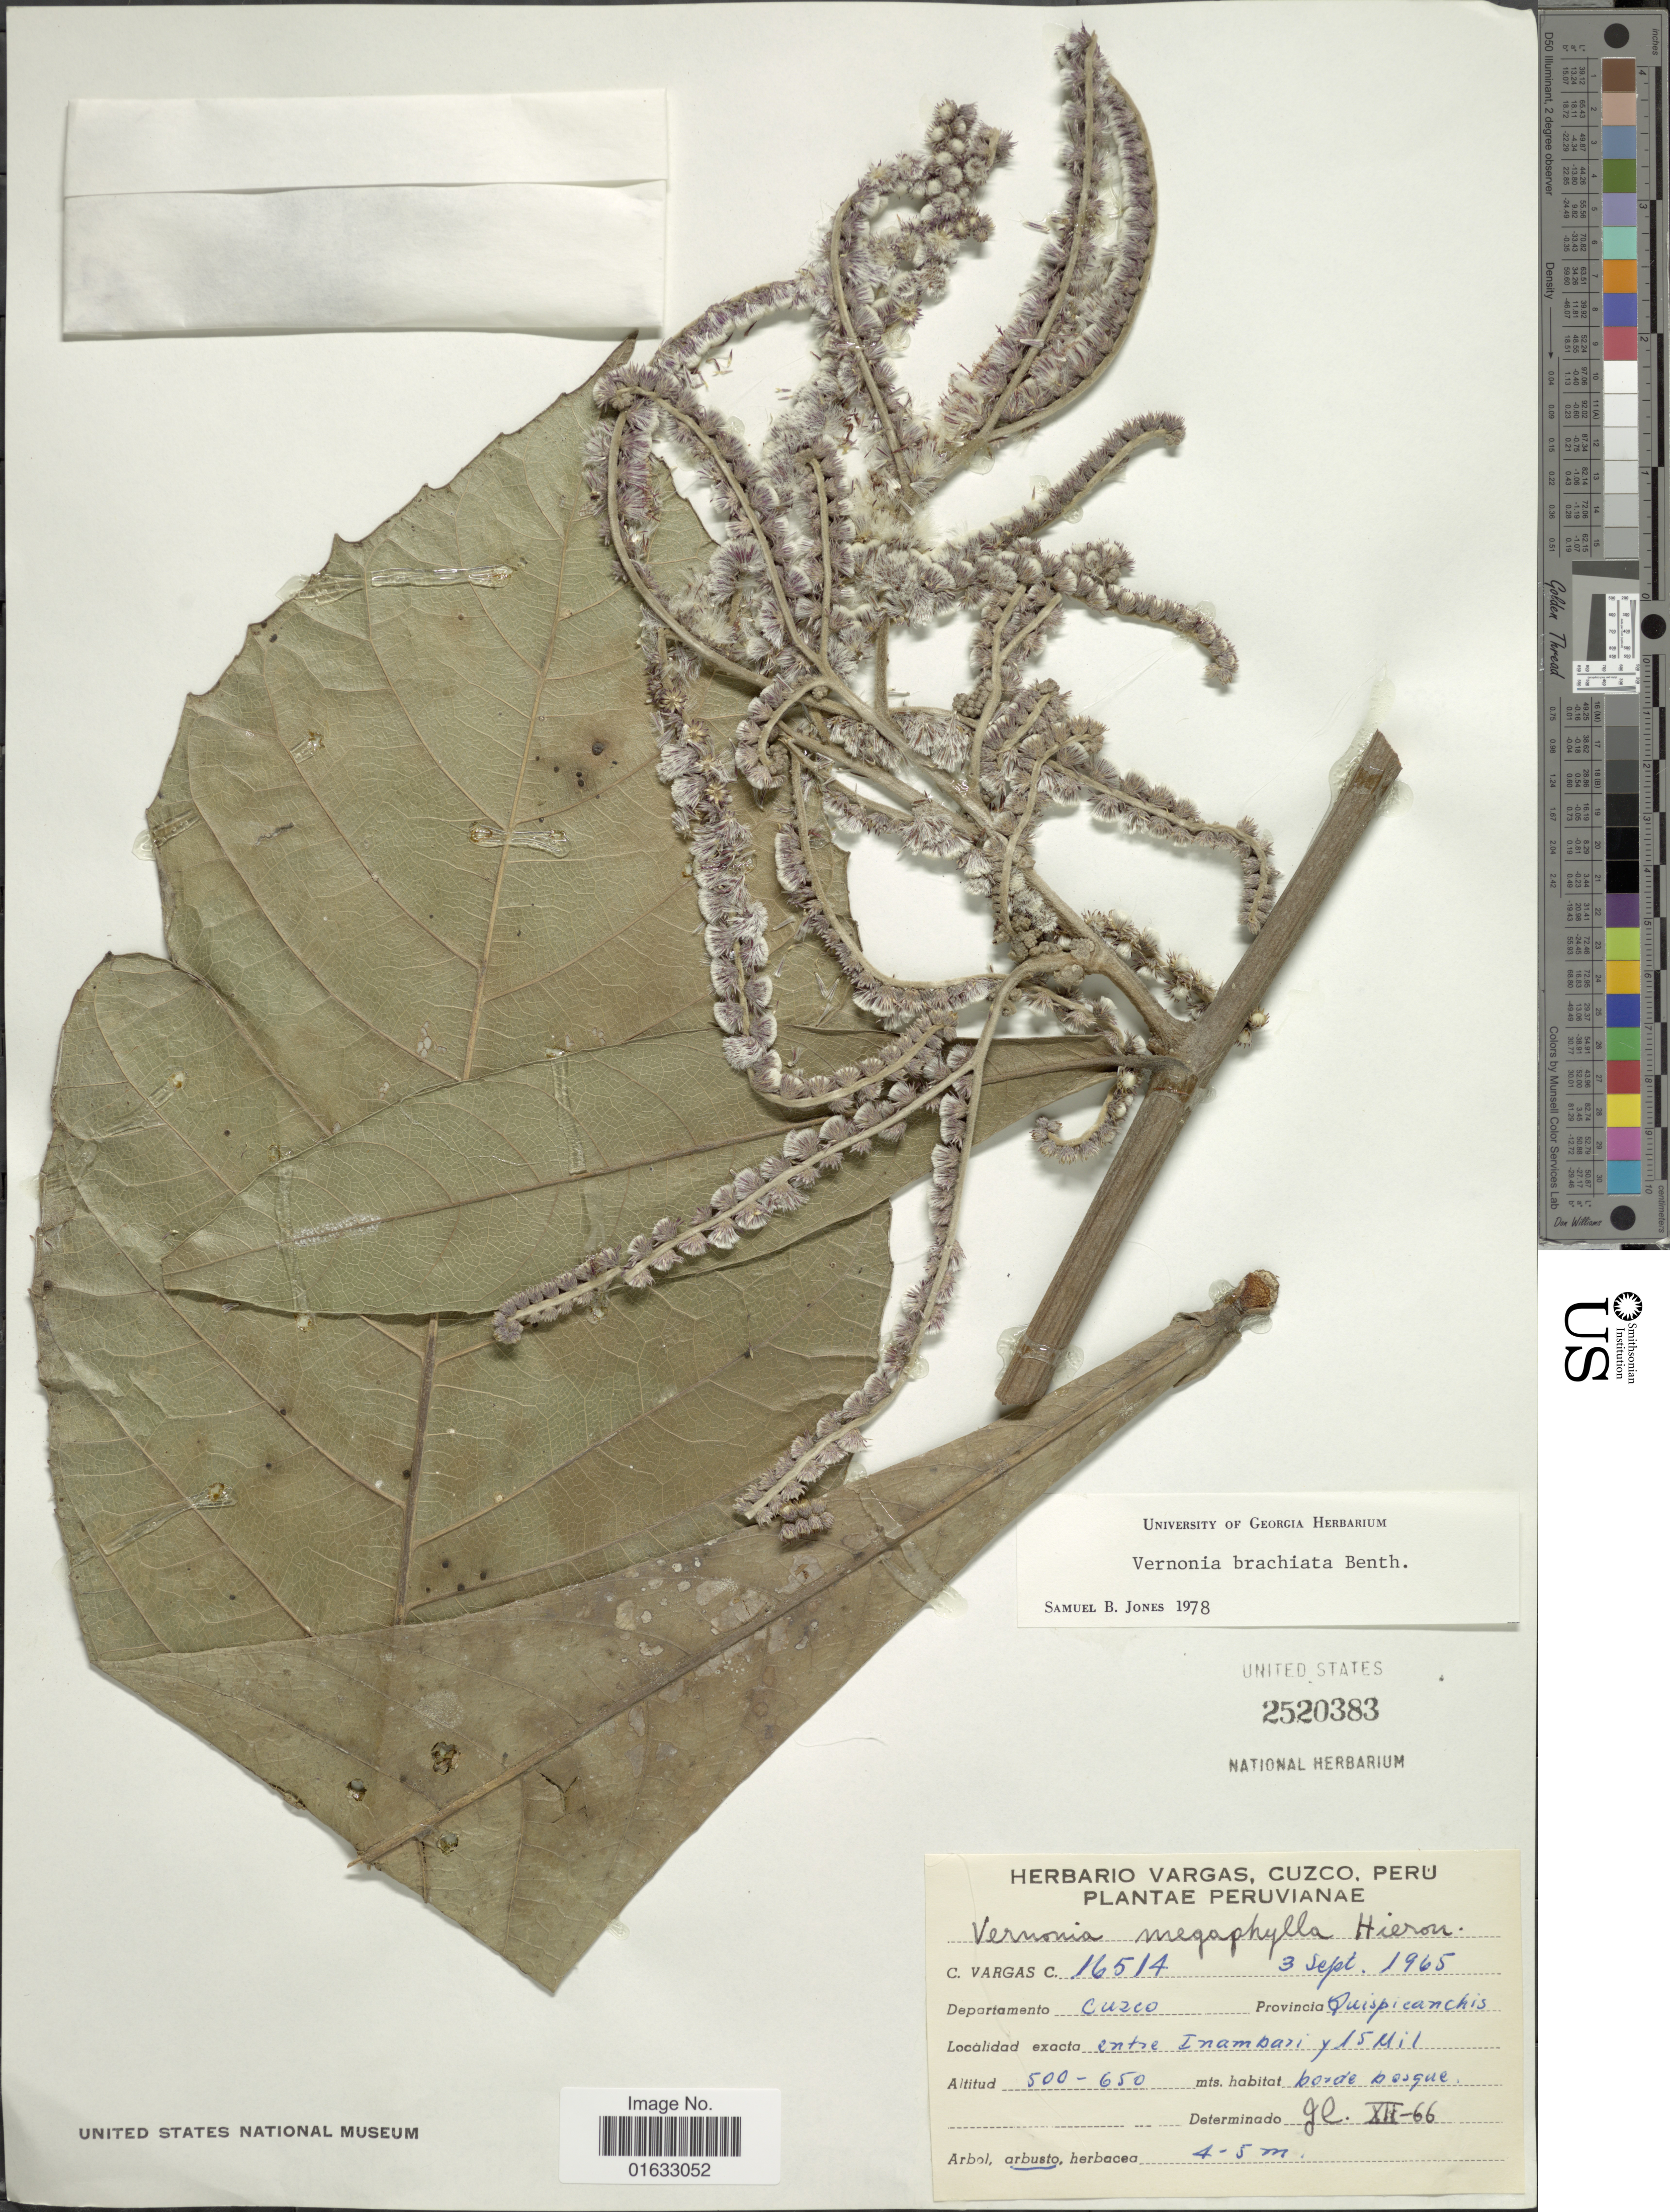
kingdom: Plantae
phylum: Tracheophyta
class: Magnoliopsida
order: Asterales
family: Asteraceae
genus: Eirmocephala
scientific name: Eirmocephala megaphylla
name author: (Hieron.) H. Rob.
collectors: C. Vargas Calderón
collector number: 16514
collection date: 1965-09-03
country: Peru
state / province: Cusco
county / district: Quispicanchis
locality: entre Inambari y 15 Mil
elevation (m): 500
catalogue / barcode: US 2520383